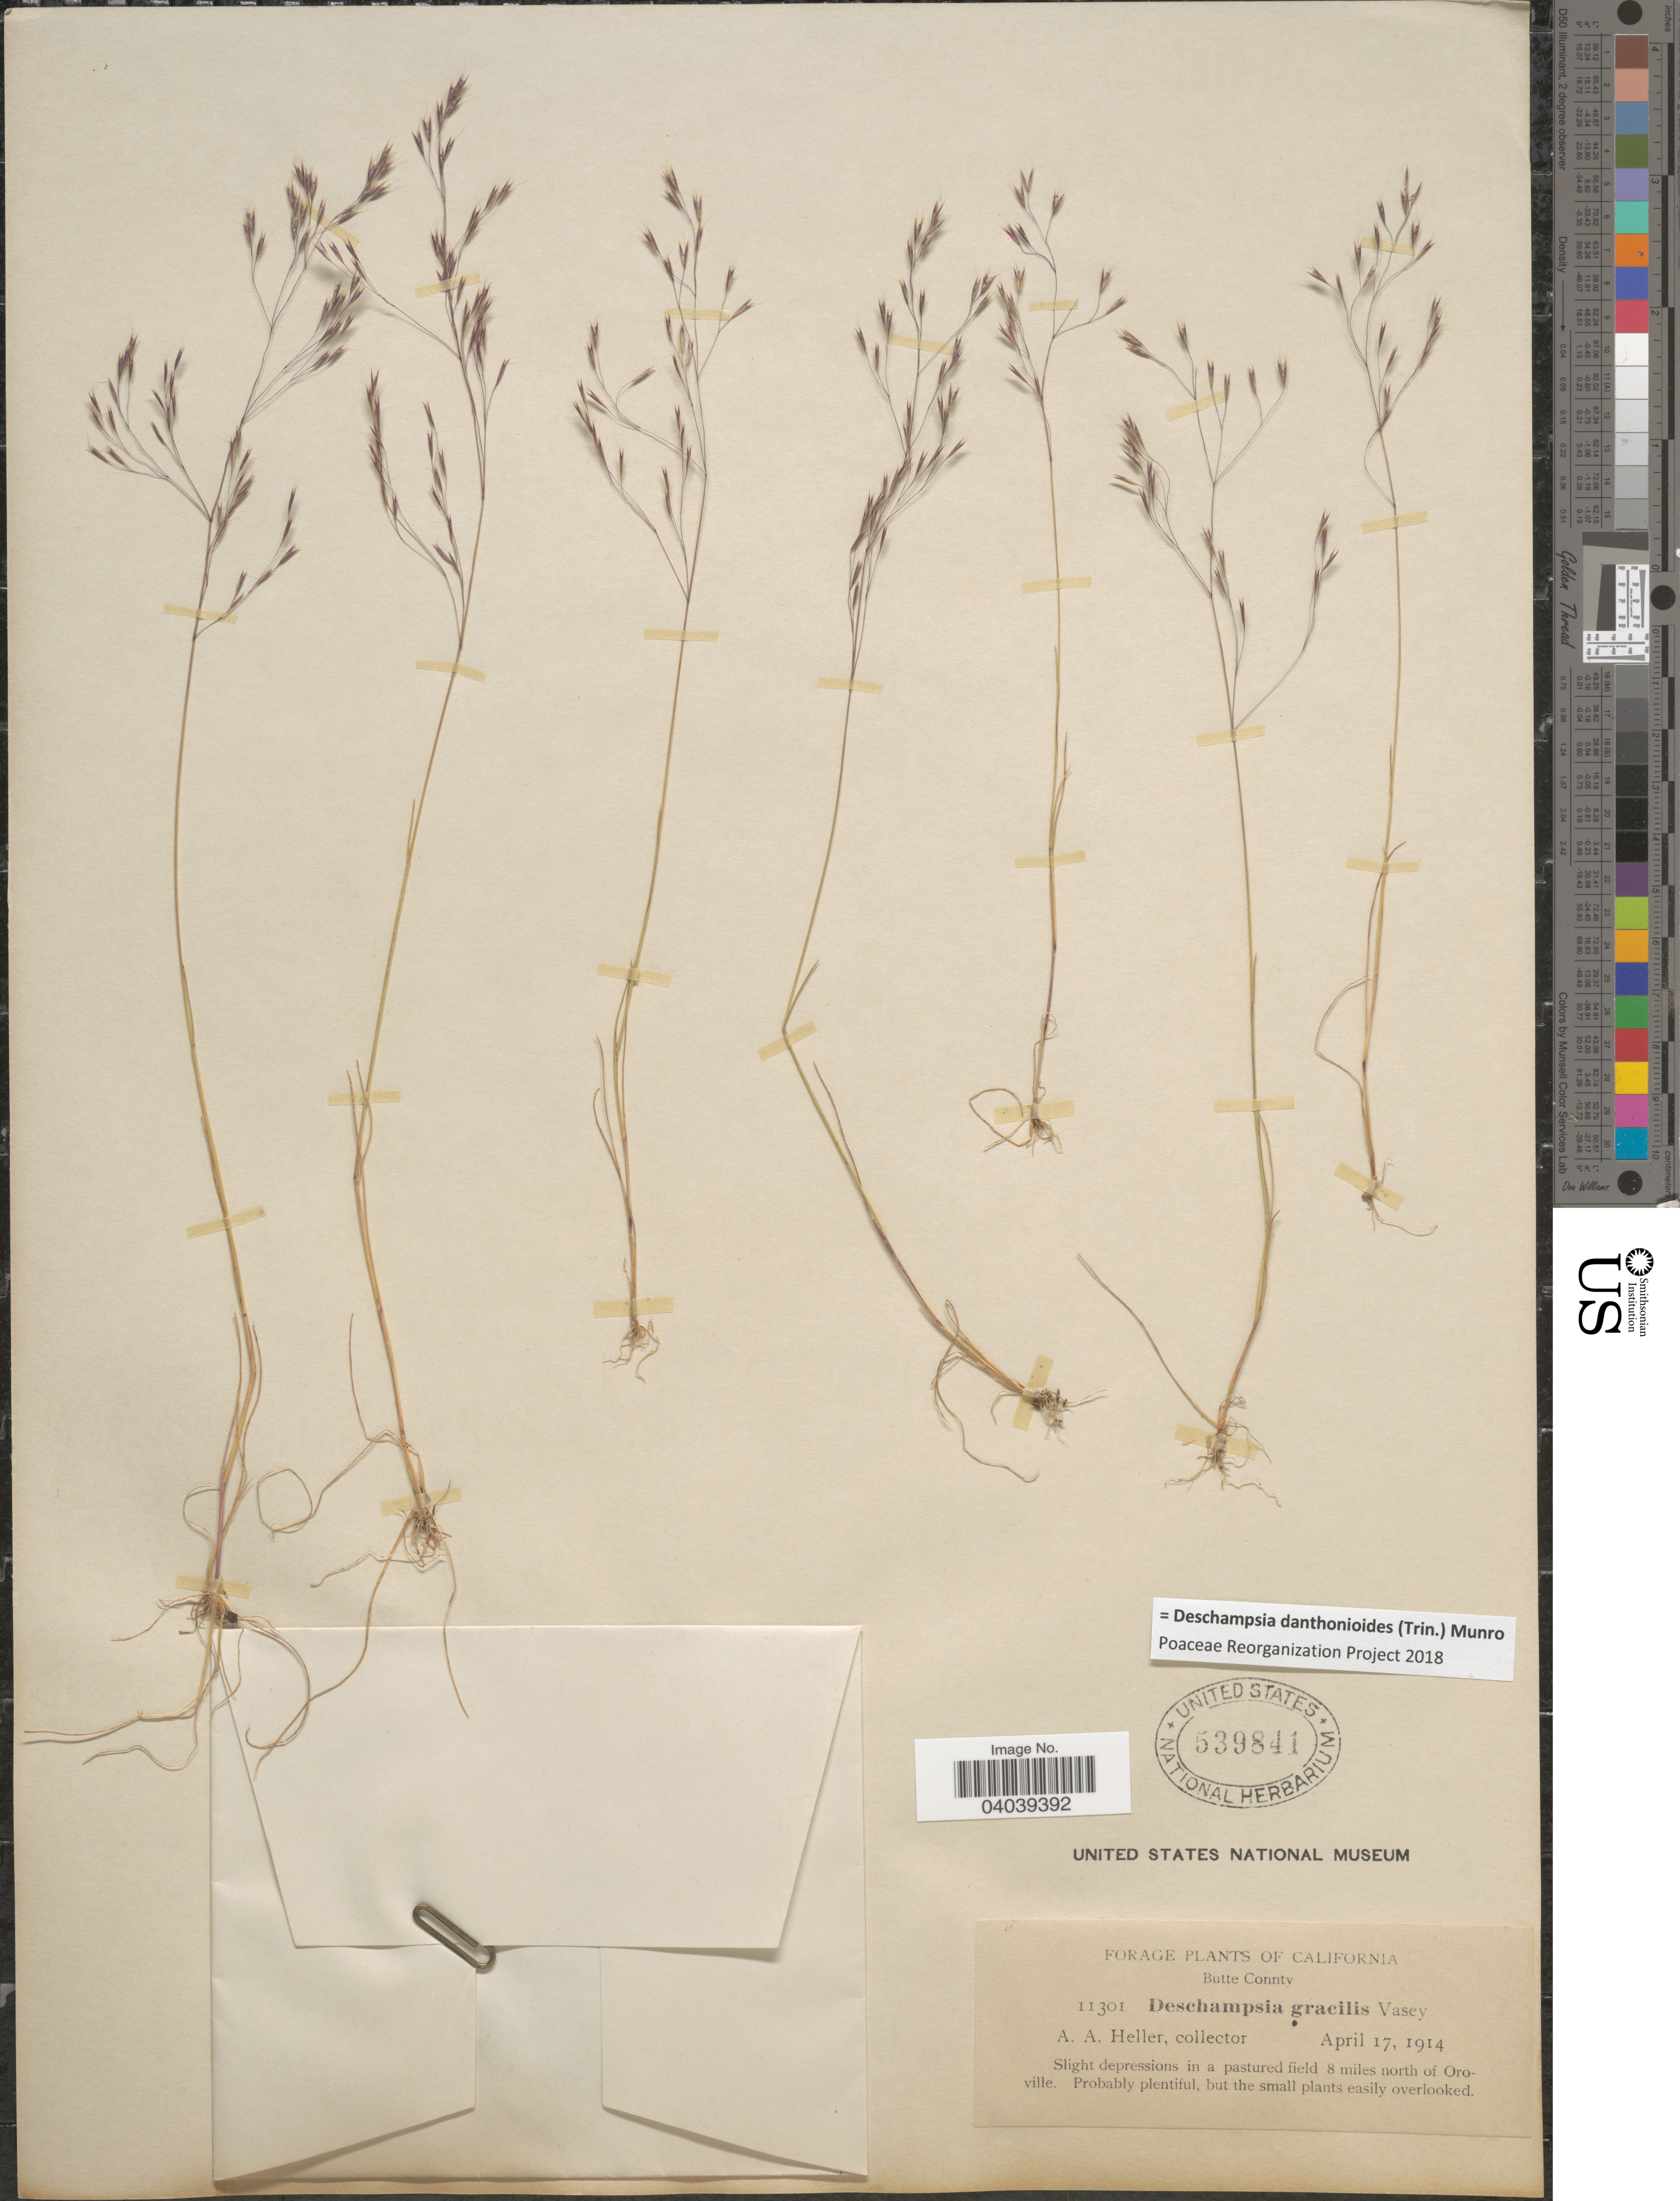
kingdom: Plantae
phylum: Tracheophyta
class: Liliopsida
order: Poales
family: Poaceae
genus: Deschampsia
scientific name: Deschampsia danthonioides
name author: (Trin.) Munro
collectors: A. A. Heller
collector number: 11301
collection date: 1914-04-17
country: United States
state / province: California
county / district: Butte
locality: Butte County. Slight depressions in a pastured field 8 miles north of Oroville.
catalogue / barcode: US 539841